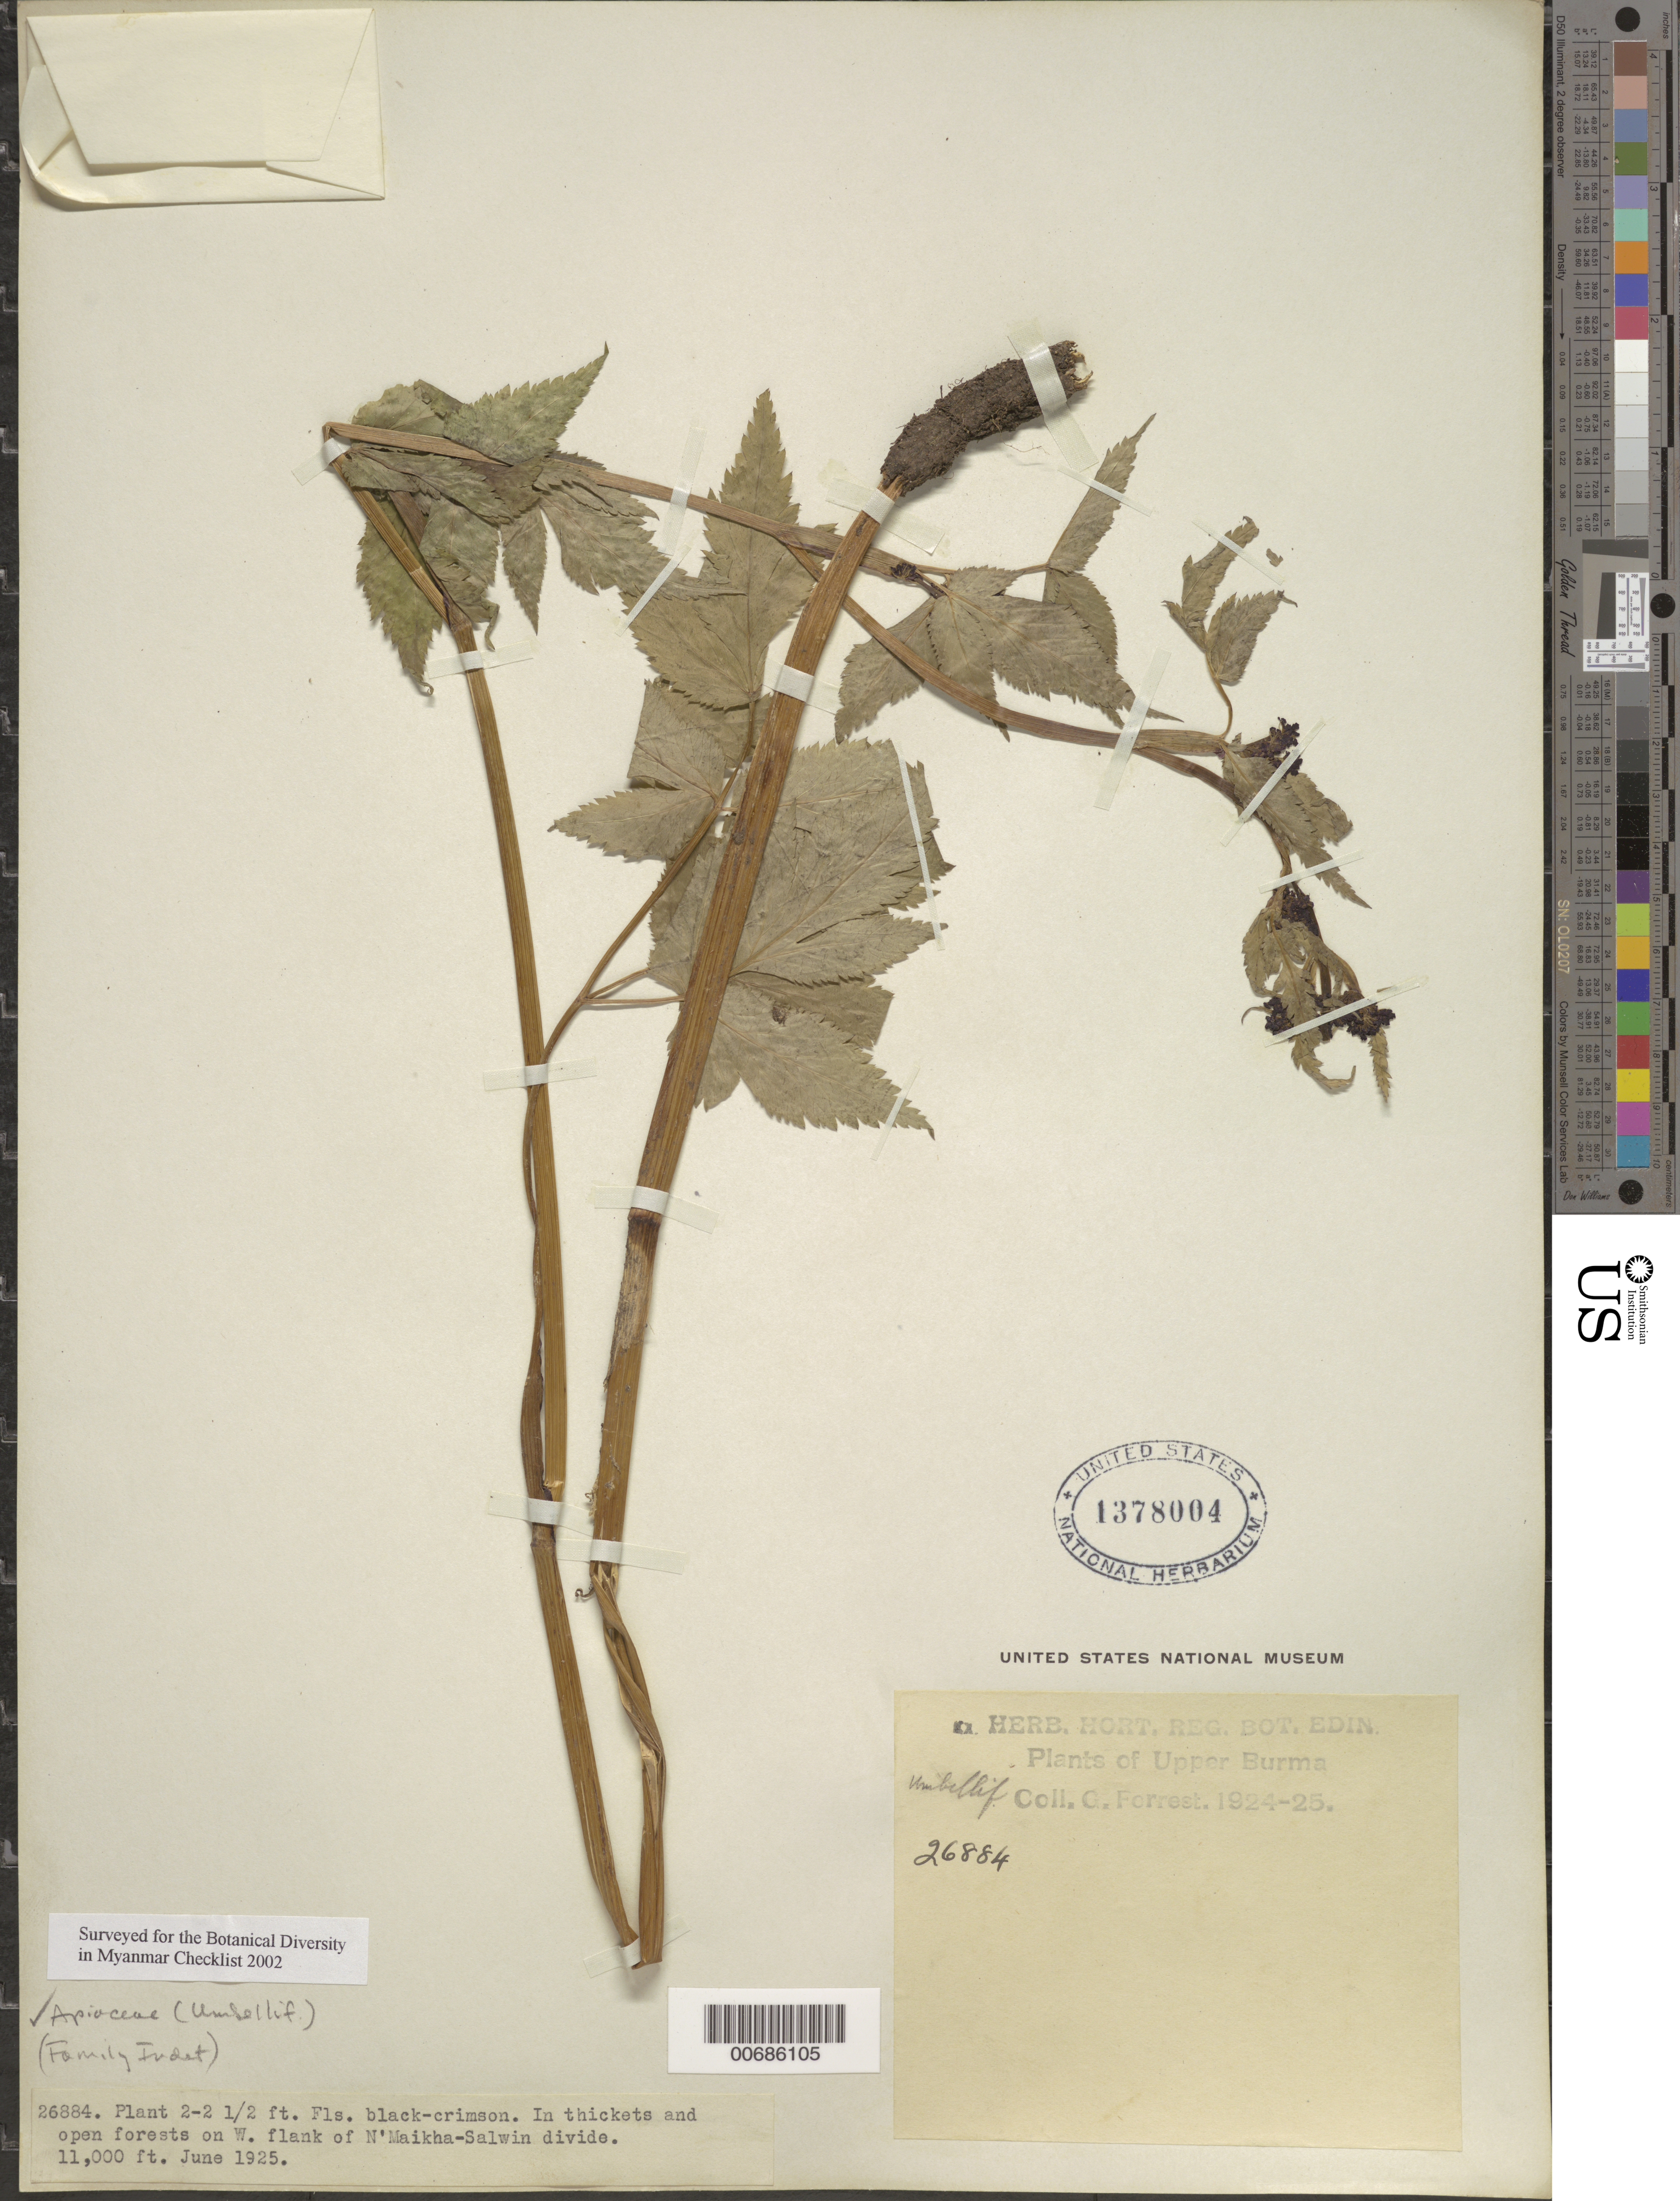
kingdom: Plantae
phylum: Tracheophyta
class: Magnoliopsida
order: Apiales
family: Apiaceae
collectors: G. Forrest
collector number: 26884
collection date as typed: Jun 1925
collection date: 1925-06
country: Myanmar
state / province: Kachin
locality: N'Maikha-Salwin Divide, W flank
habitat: Thickets, open forest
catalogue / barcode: US 1378004